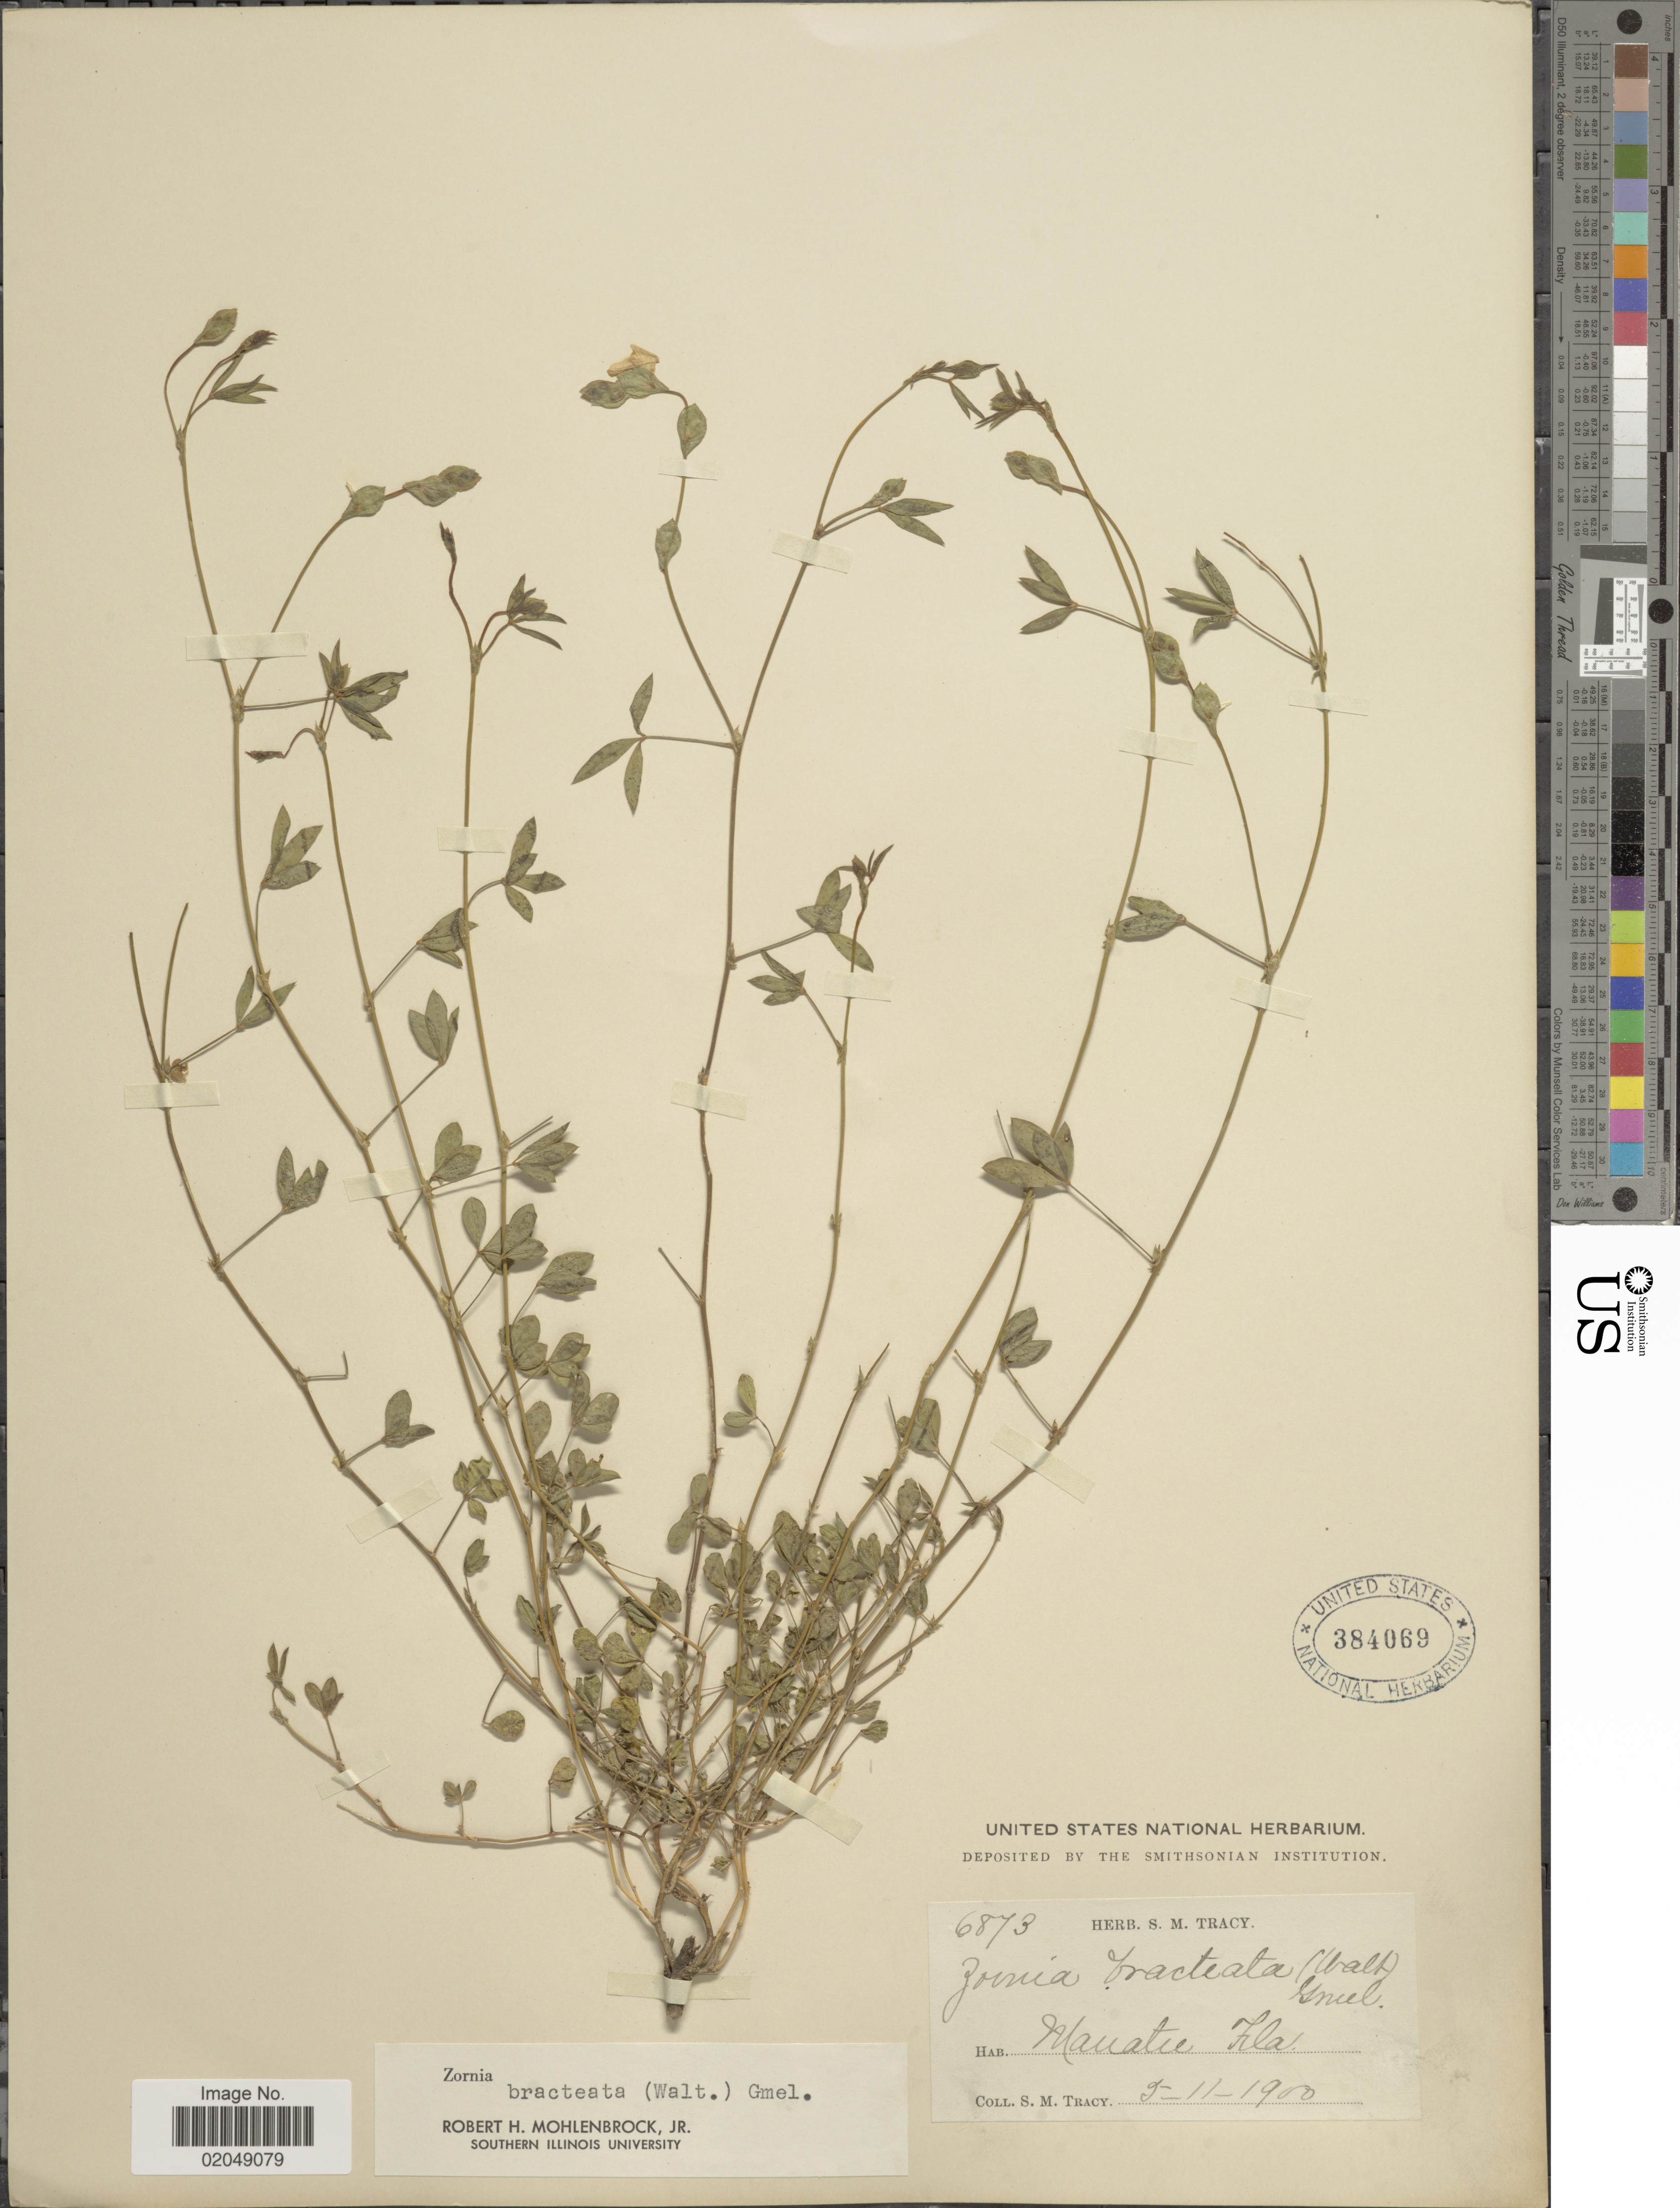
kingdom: Plantae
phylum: Tracheophyta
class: Magnoliopsida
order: Fabales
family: Fabaceae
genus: Zornia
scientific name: Zornia bracteata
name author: J.F. Gmel.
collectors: S. M. Tracy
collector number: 6873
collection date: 1900-05-11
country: United States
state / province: Florida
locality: Manatee, Fla.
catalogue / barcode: US 384069